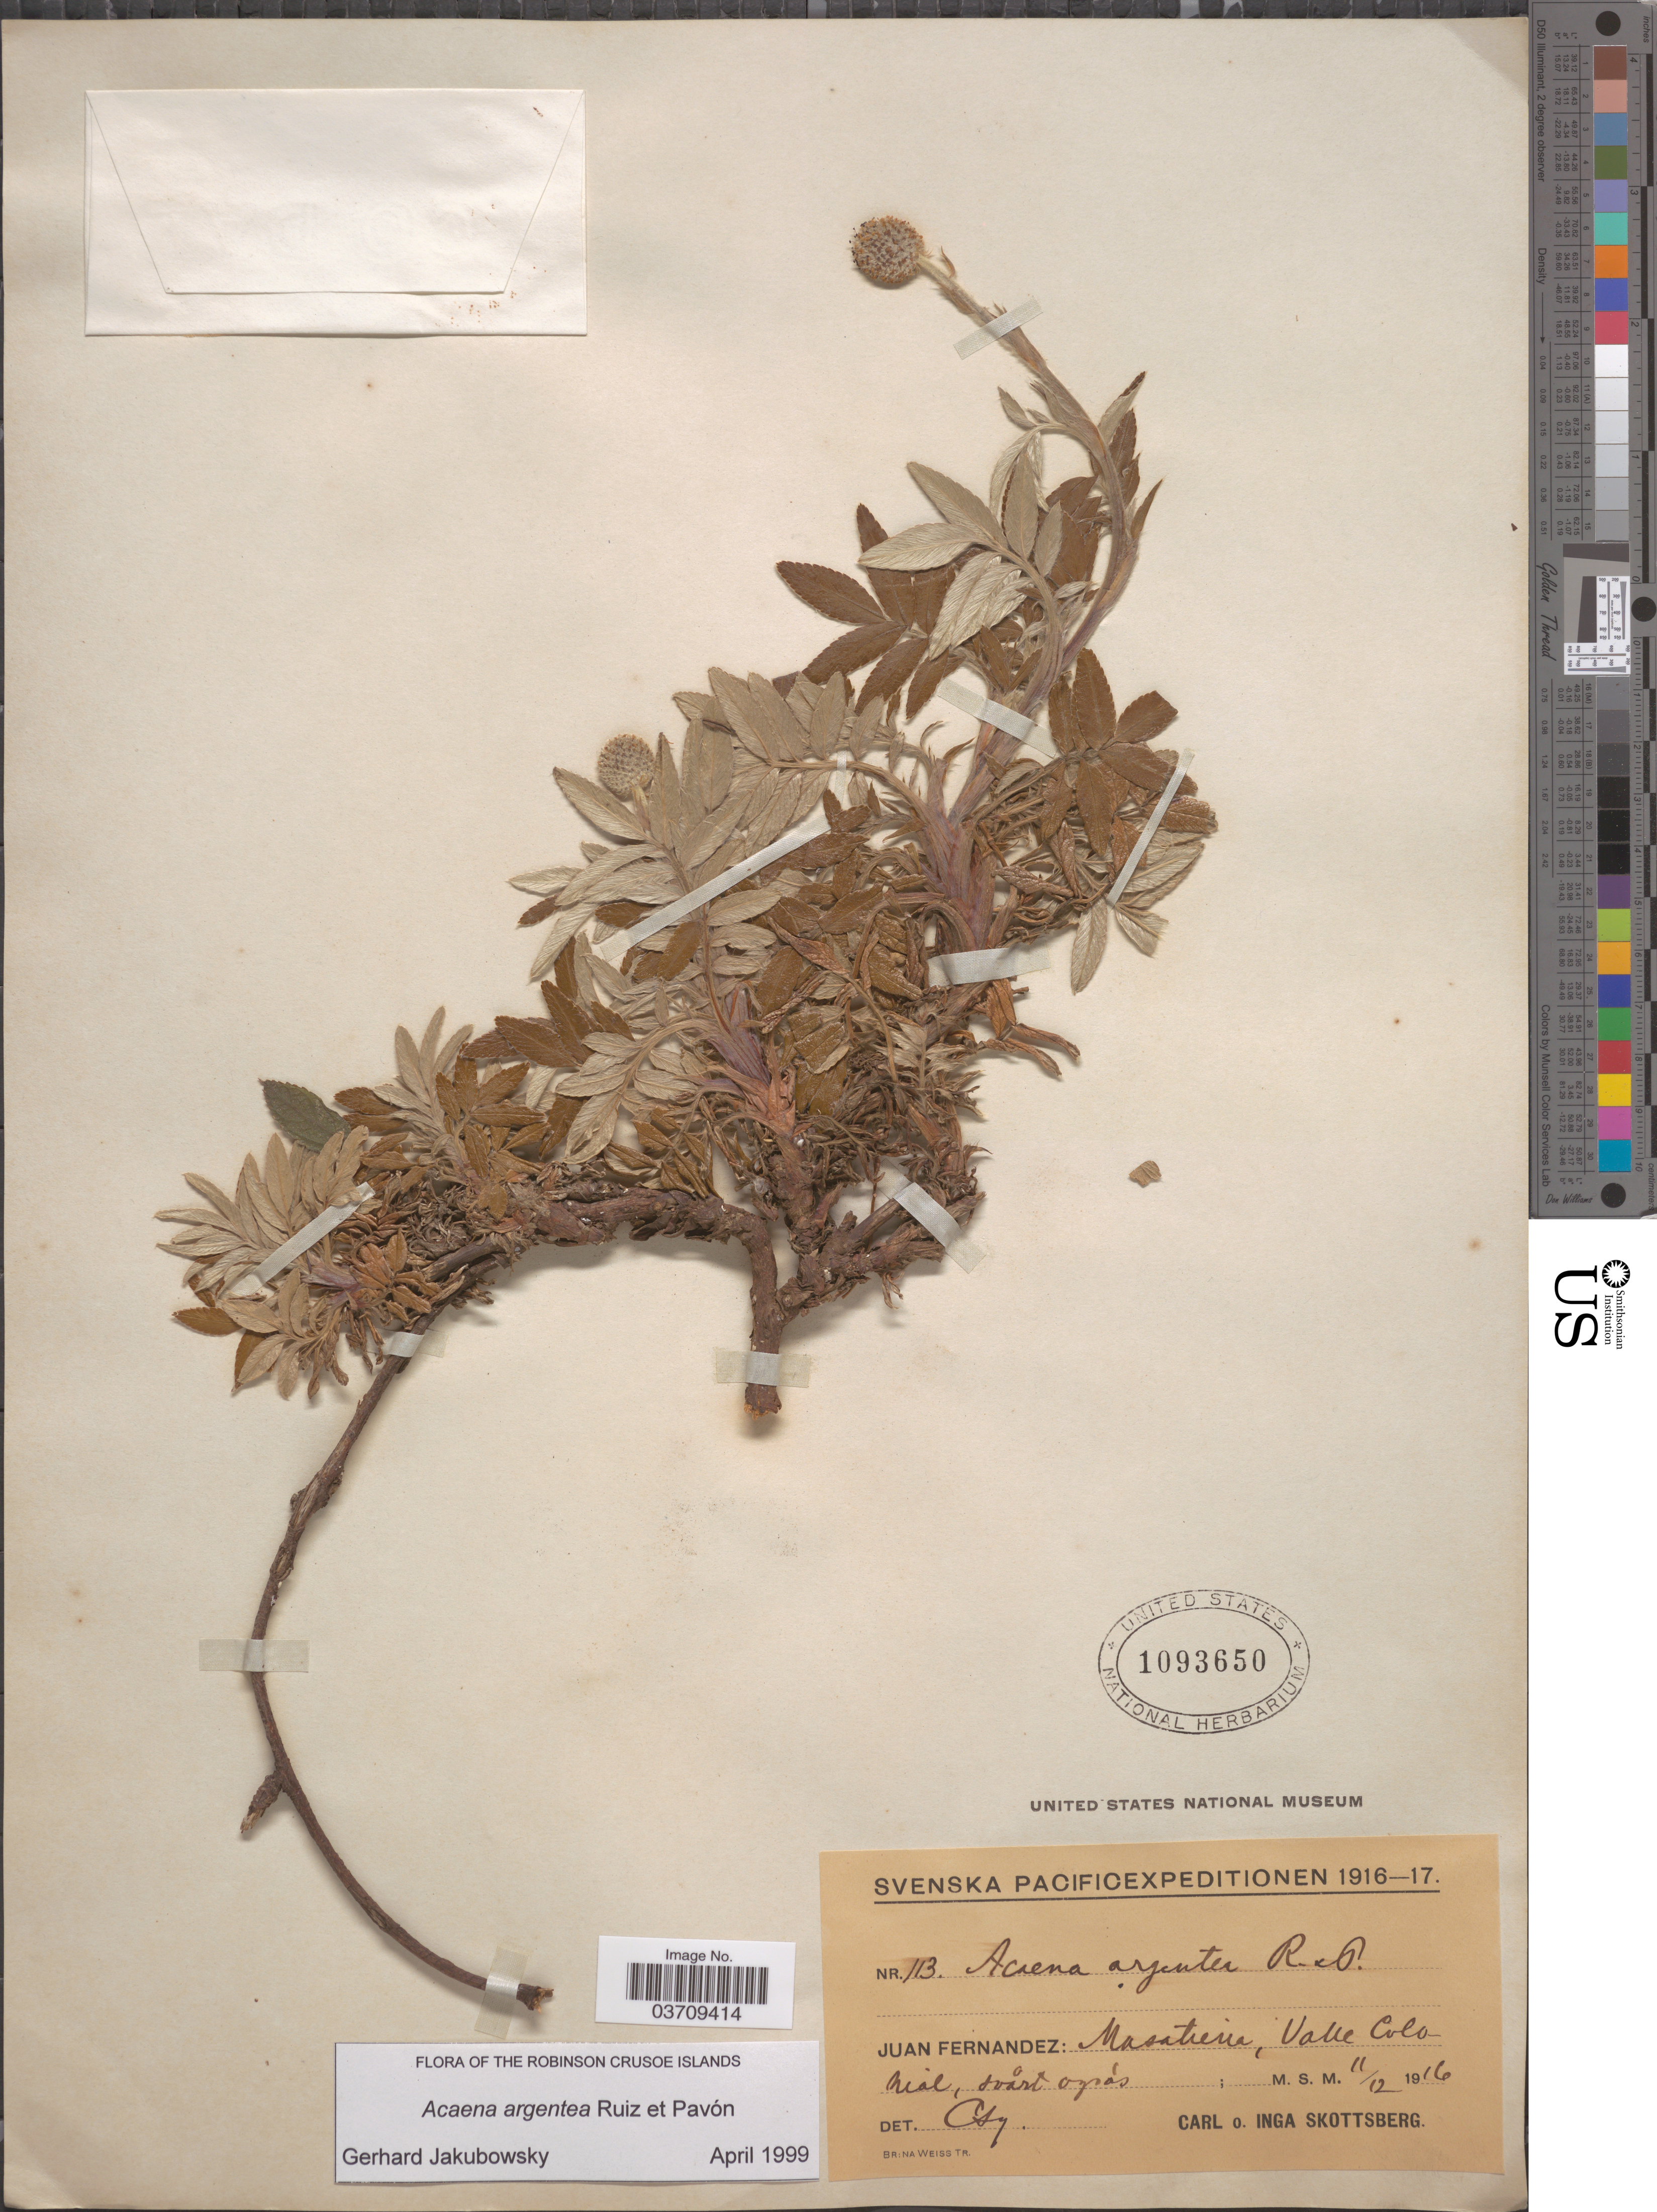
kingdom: Plantae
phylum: Tracheophyta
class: Magnoliopsida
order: Rosales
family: Rosaceae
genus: Acaena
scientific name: Acaena cylindristachya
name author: Ruiz & Pav.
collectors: C. Skottsberg & I. Skottsberg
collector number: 113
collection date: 1916-12-11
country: Chile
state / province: Valparaíso (V)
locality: Juan Fernandez: Masatierra, Valle Colonial.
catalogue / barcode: US 1093650